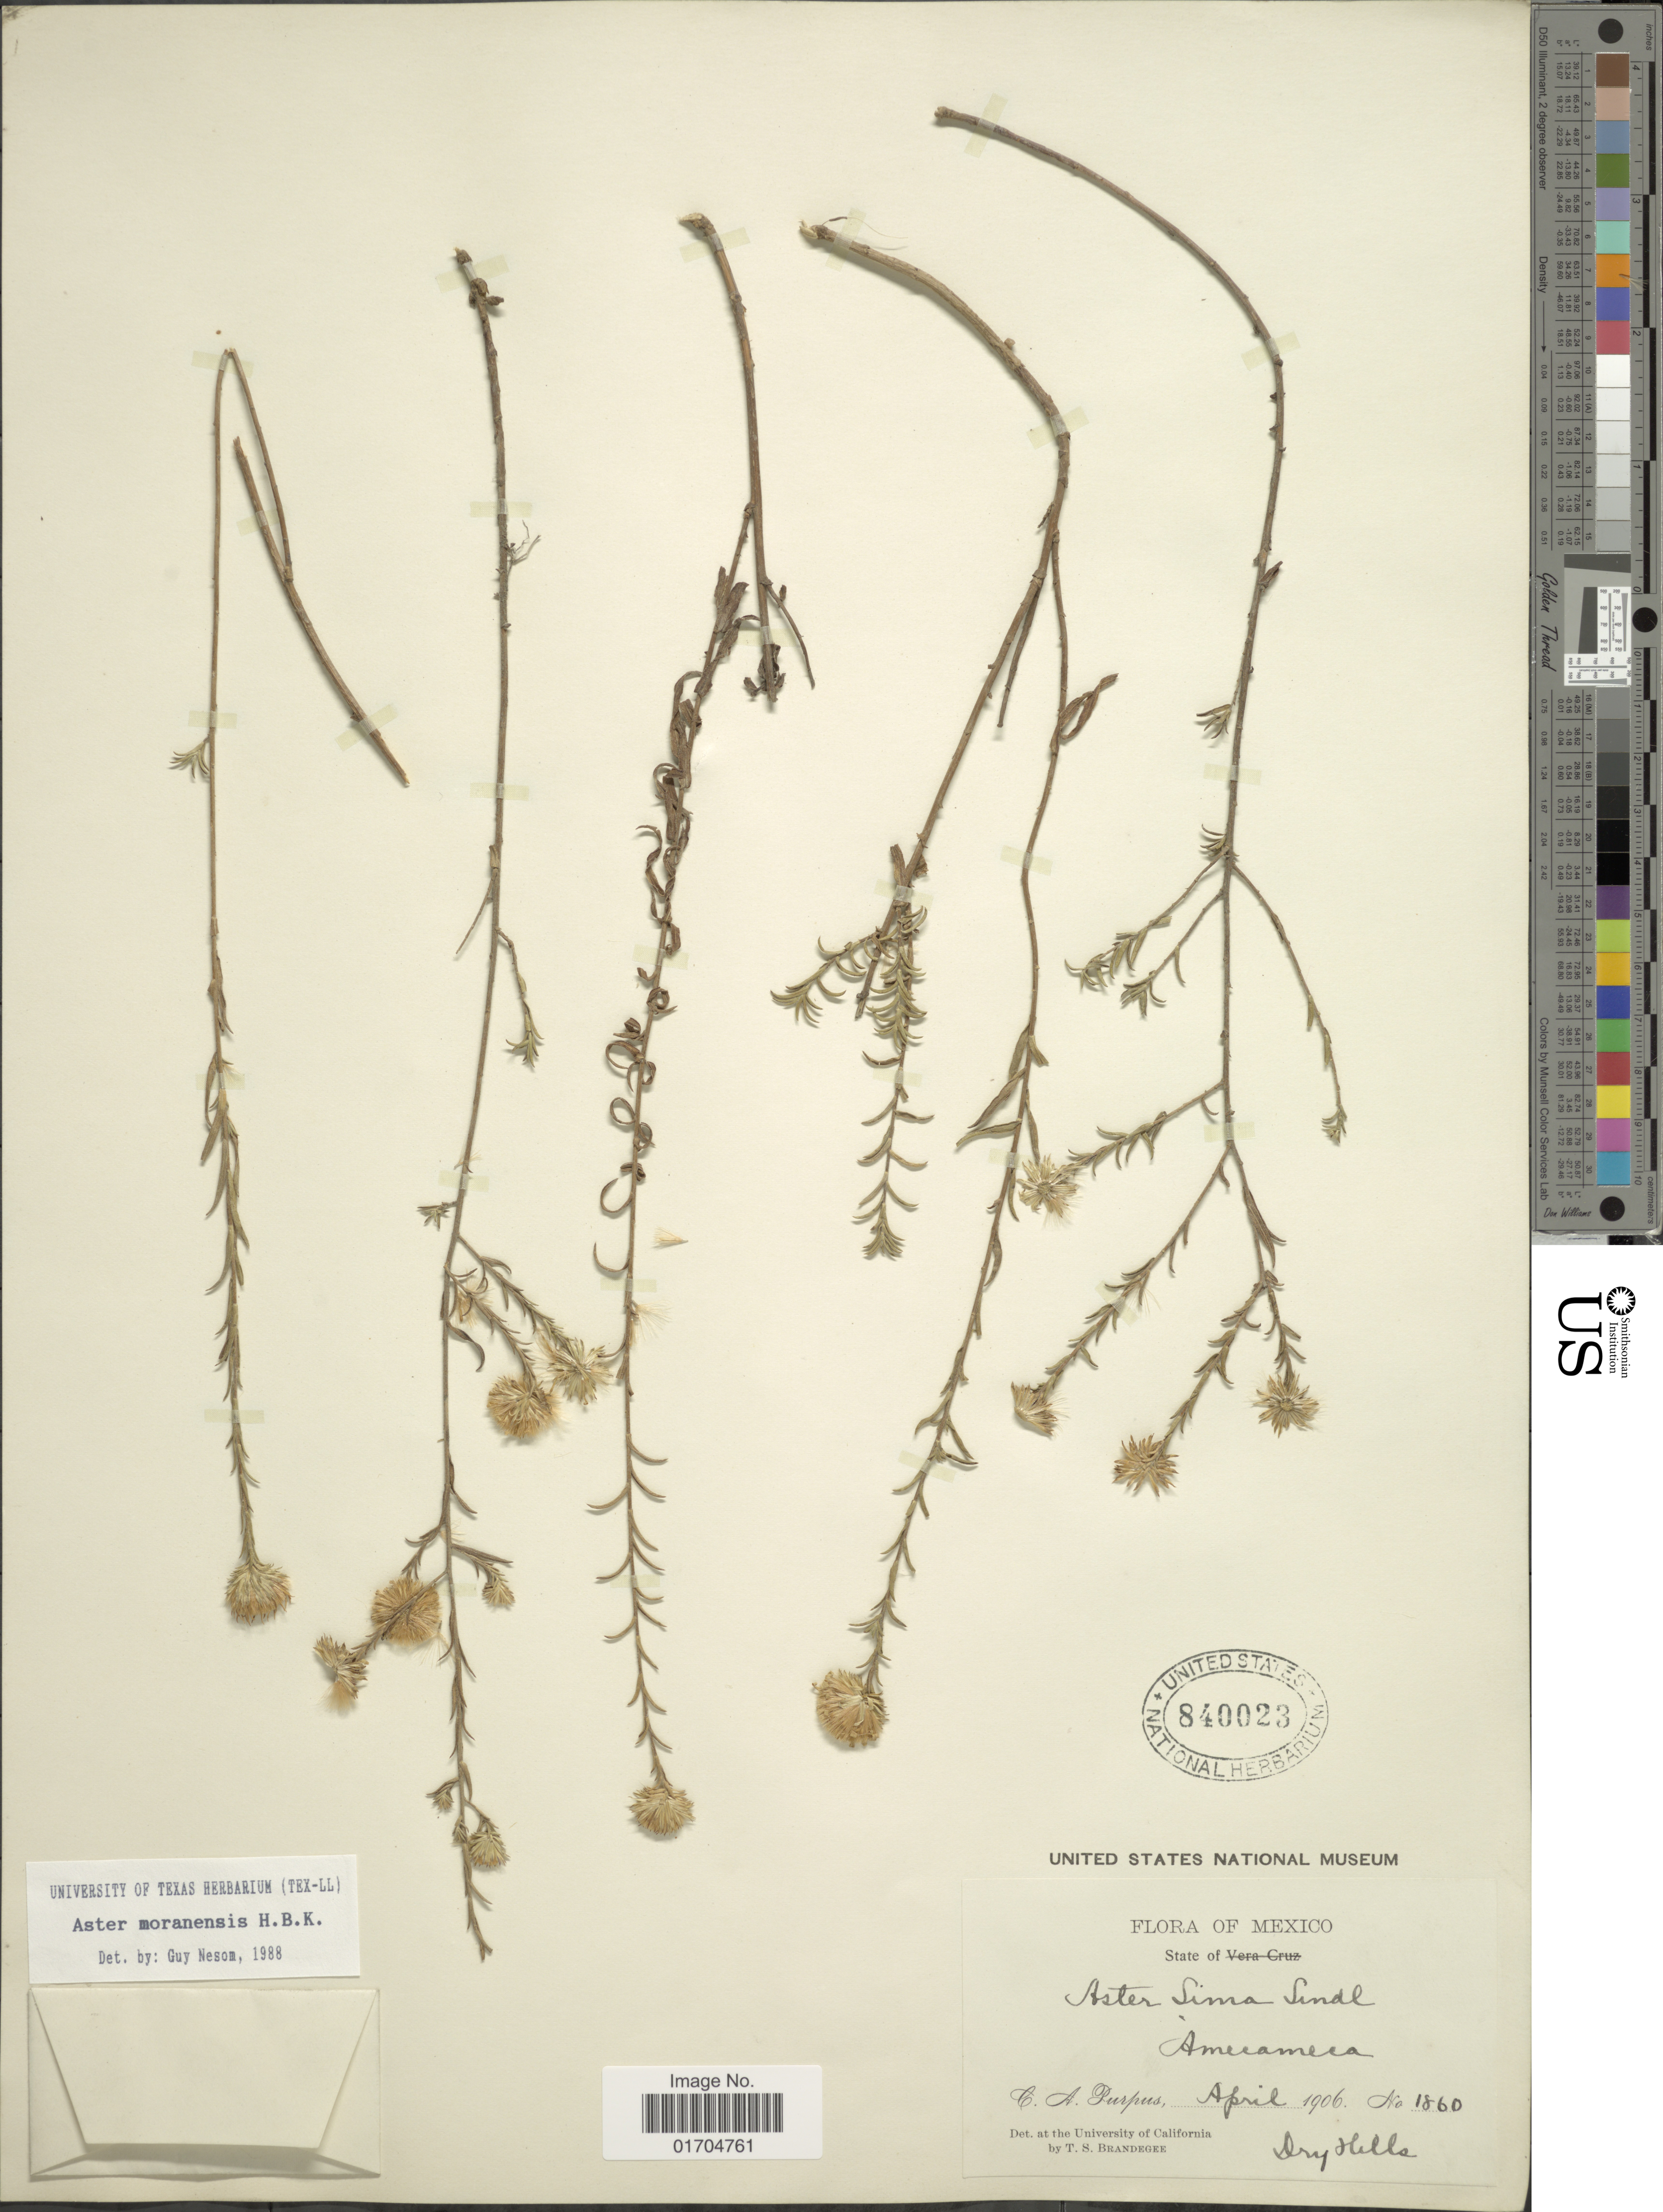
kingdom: Plantae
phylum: Tracheophyta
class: Magnoliopsida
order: Asterales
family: Asteraceae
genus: Symphyotrichum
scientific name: Symphyotrichum moranense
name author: (Kunth) G.L. Nesom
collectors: C. A. Purpus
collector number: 1860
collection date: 1906-04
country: Mexico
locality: Amecameca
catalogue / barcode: US 840023